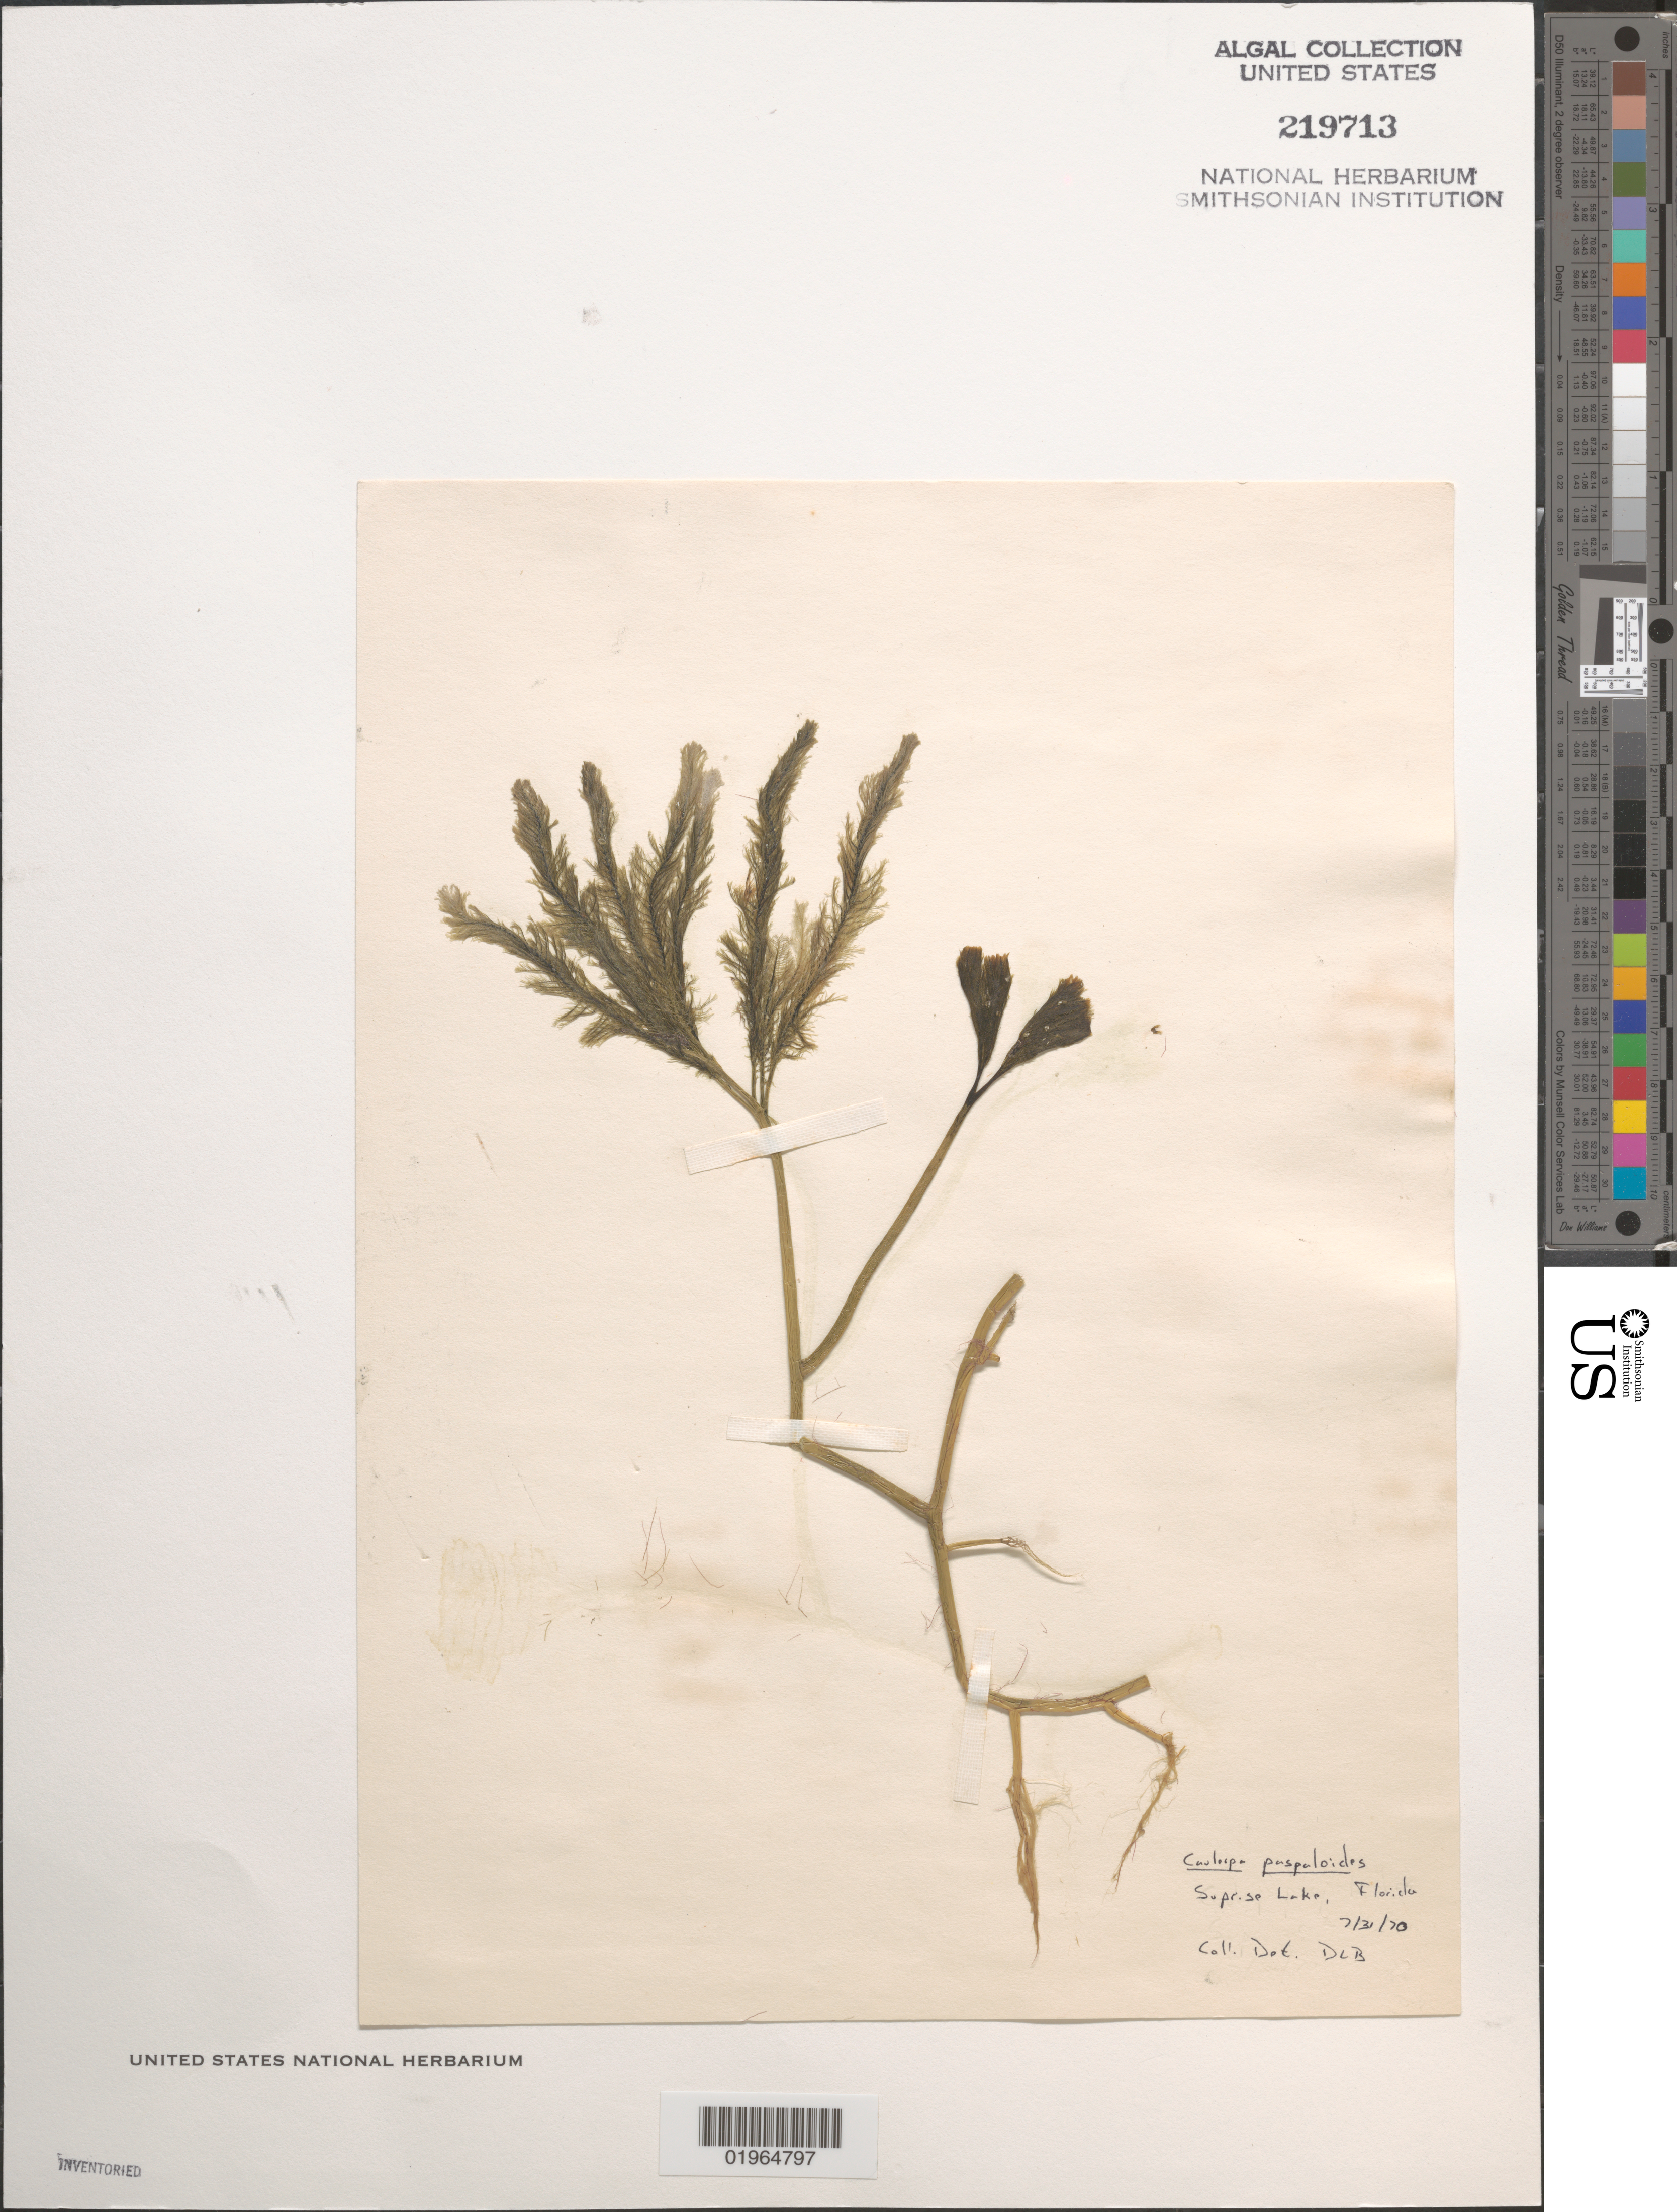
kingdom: Plantae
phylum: Chlorophyta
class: Ulvophyceae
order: Bryopsidales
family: Caulerpaceae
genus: Caulerpa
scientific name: Caulerpa paspaloides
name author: (Bory) Grev.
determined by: Ballantine, D. L.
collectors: R. Ridley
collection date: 1970-07-31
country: United States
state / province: Florida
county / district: Monroe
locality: Surprise Lake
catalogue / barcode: US 219713